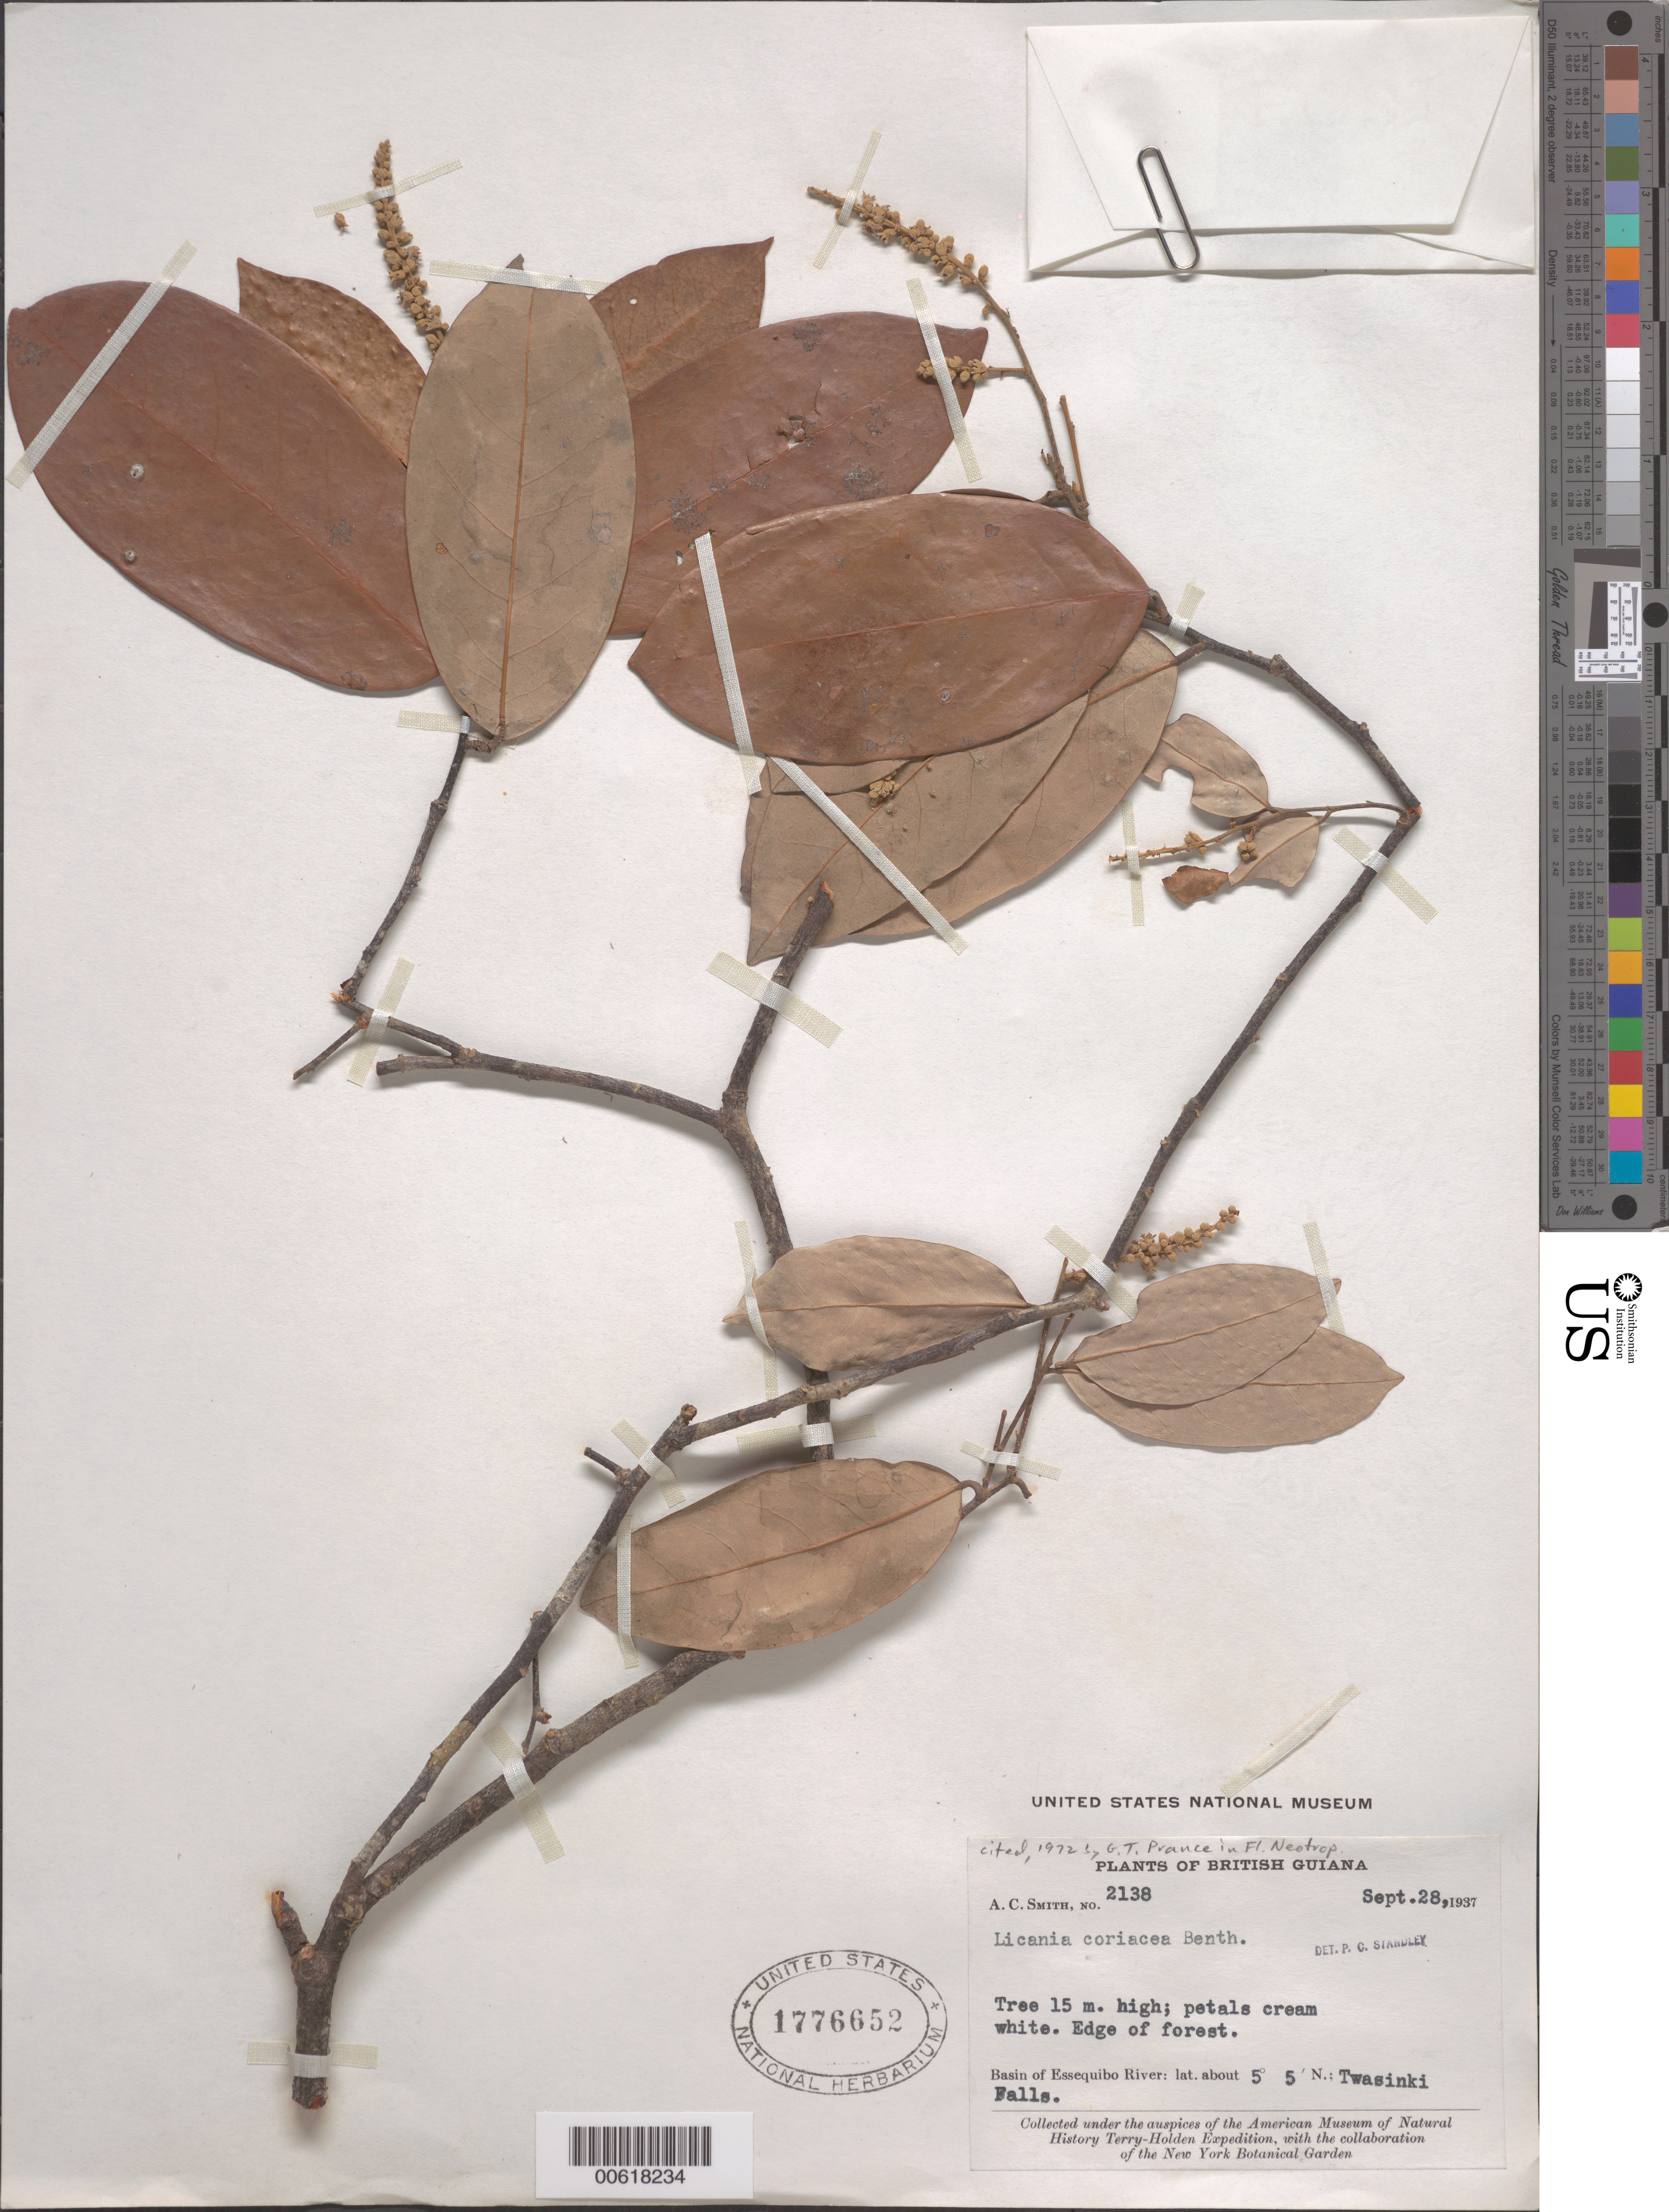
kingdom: Plantae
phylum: Tracheophyta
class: Magnoliopsida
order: Malpighiales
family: Chrysobalanaceae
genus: Licania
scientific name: Licania coriacea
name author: Benth.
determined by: Standley, Paul C.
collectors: A. C. Smith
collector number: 2138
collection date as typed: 28-Sep-37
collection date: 1937-09-28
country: Guyana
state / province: Potaro-Siparuni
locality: Twasinki Falls, Essequibo River basin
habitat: Edge of forest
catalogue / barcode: US 1776652